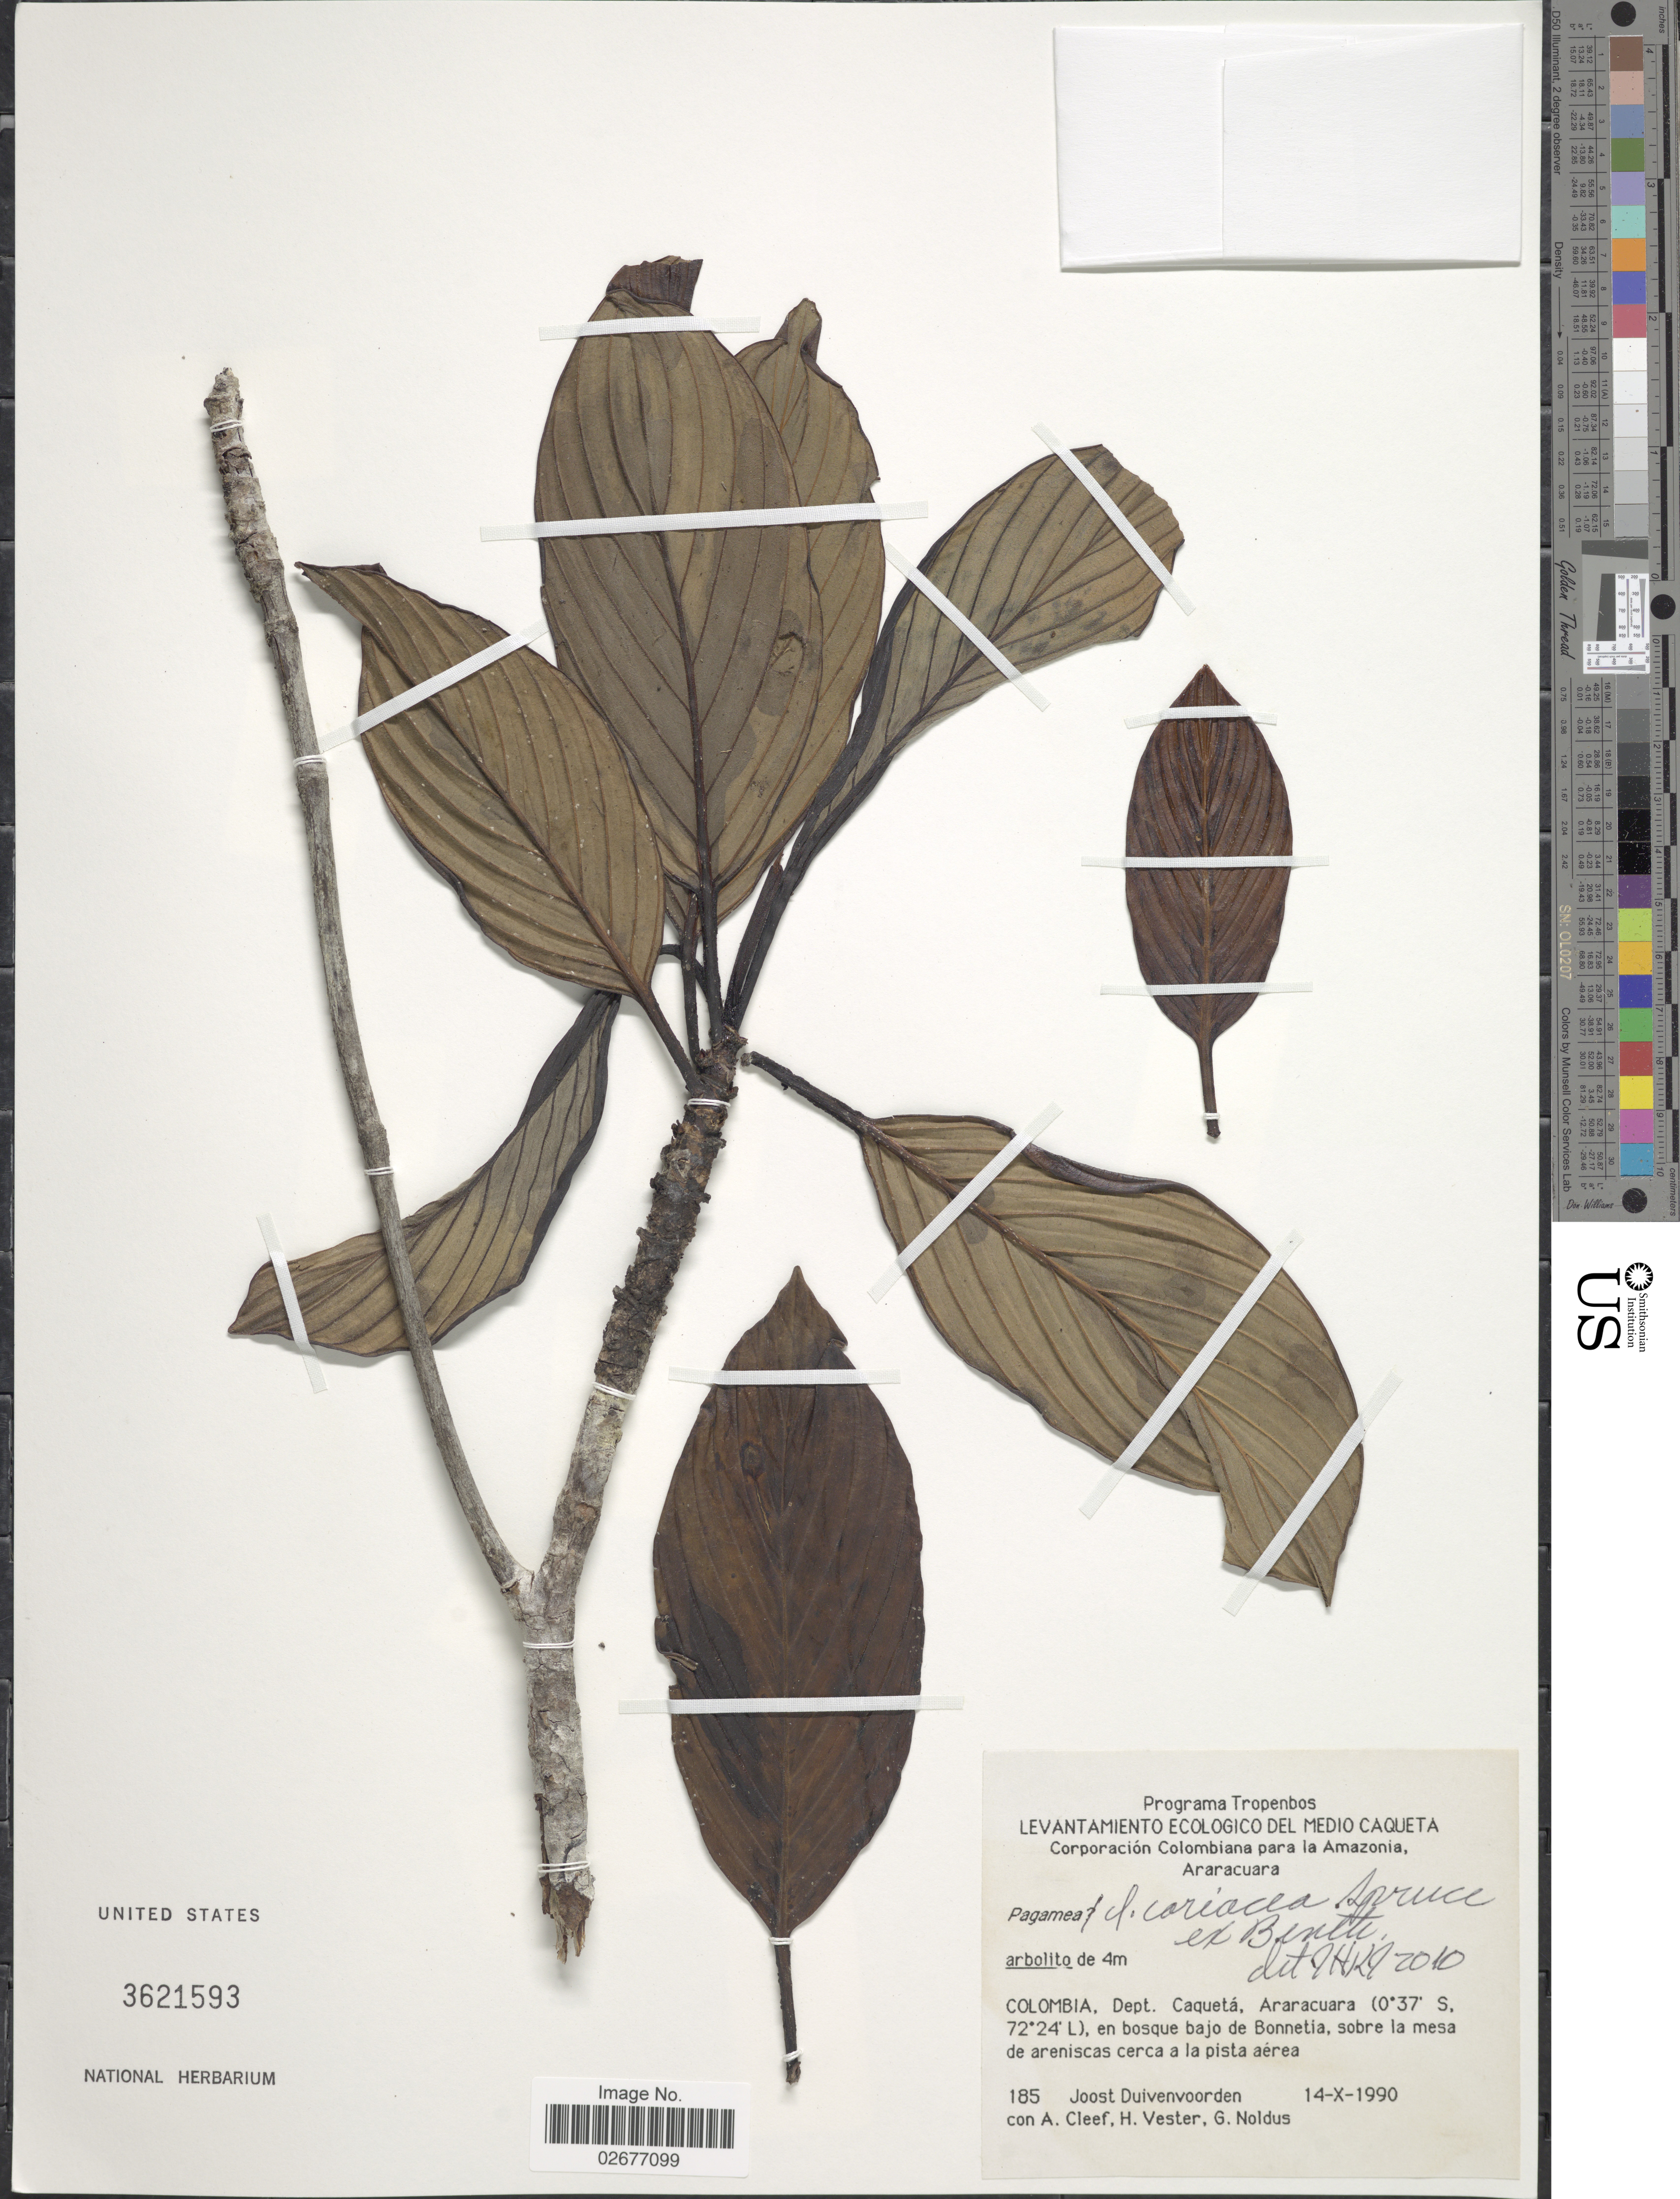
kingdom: Plantae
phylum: Tracheophyta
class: Magnoliopsida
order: Gentianales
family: Rubiaceae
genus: Pagamea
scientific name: Pagamea coriacea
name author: Spruce ex Benth.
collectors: J. Duivenvoorden, A. M. Cleef, H. Vester & G. Noldus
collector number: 185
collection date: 1990-10-14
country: Colombia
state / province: Caquetá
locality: Colombia, Dept. Caqueta, Araracuara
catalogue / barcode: US 3621593